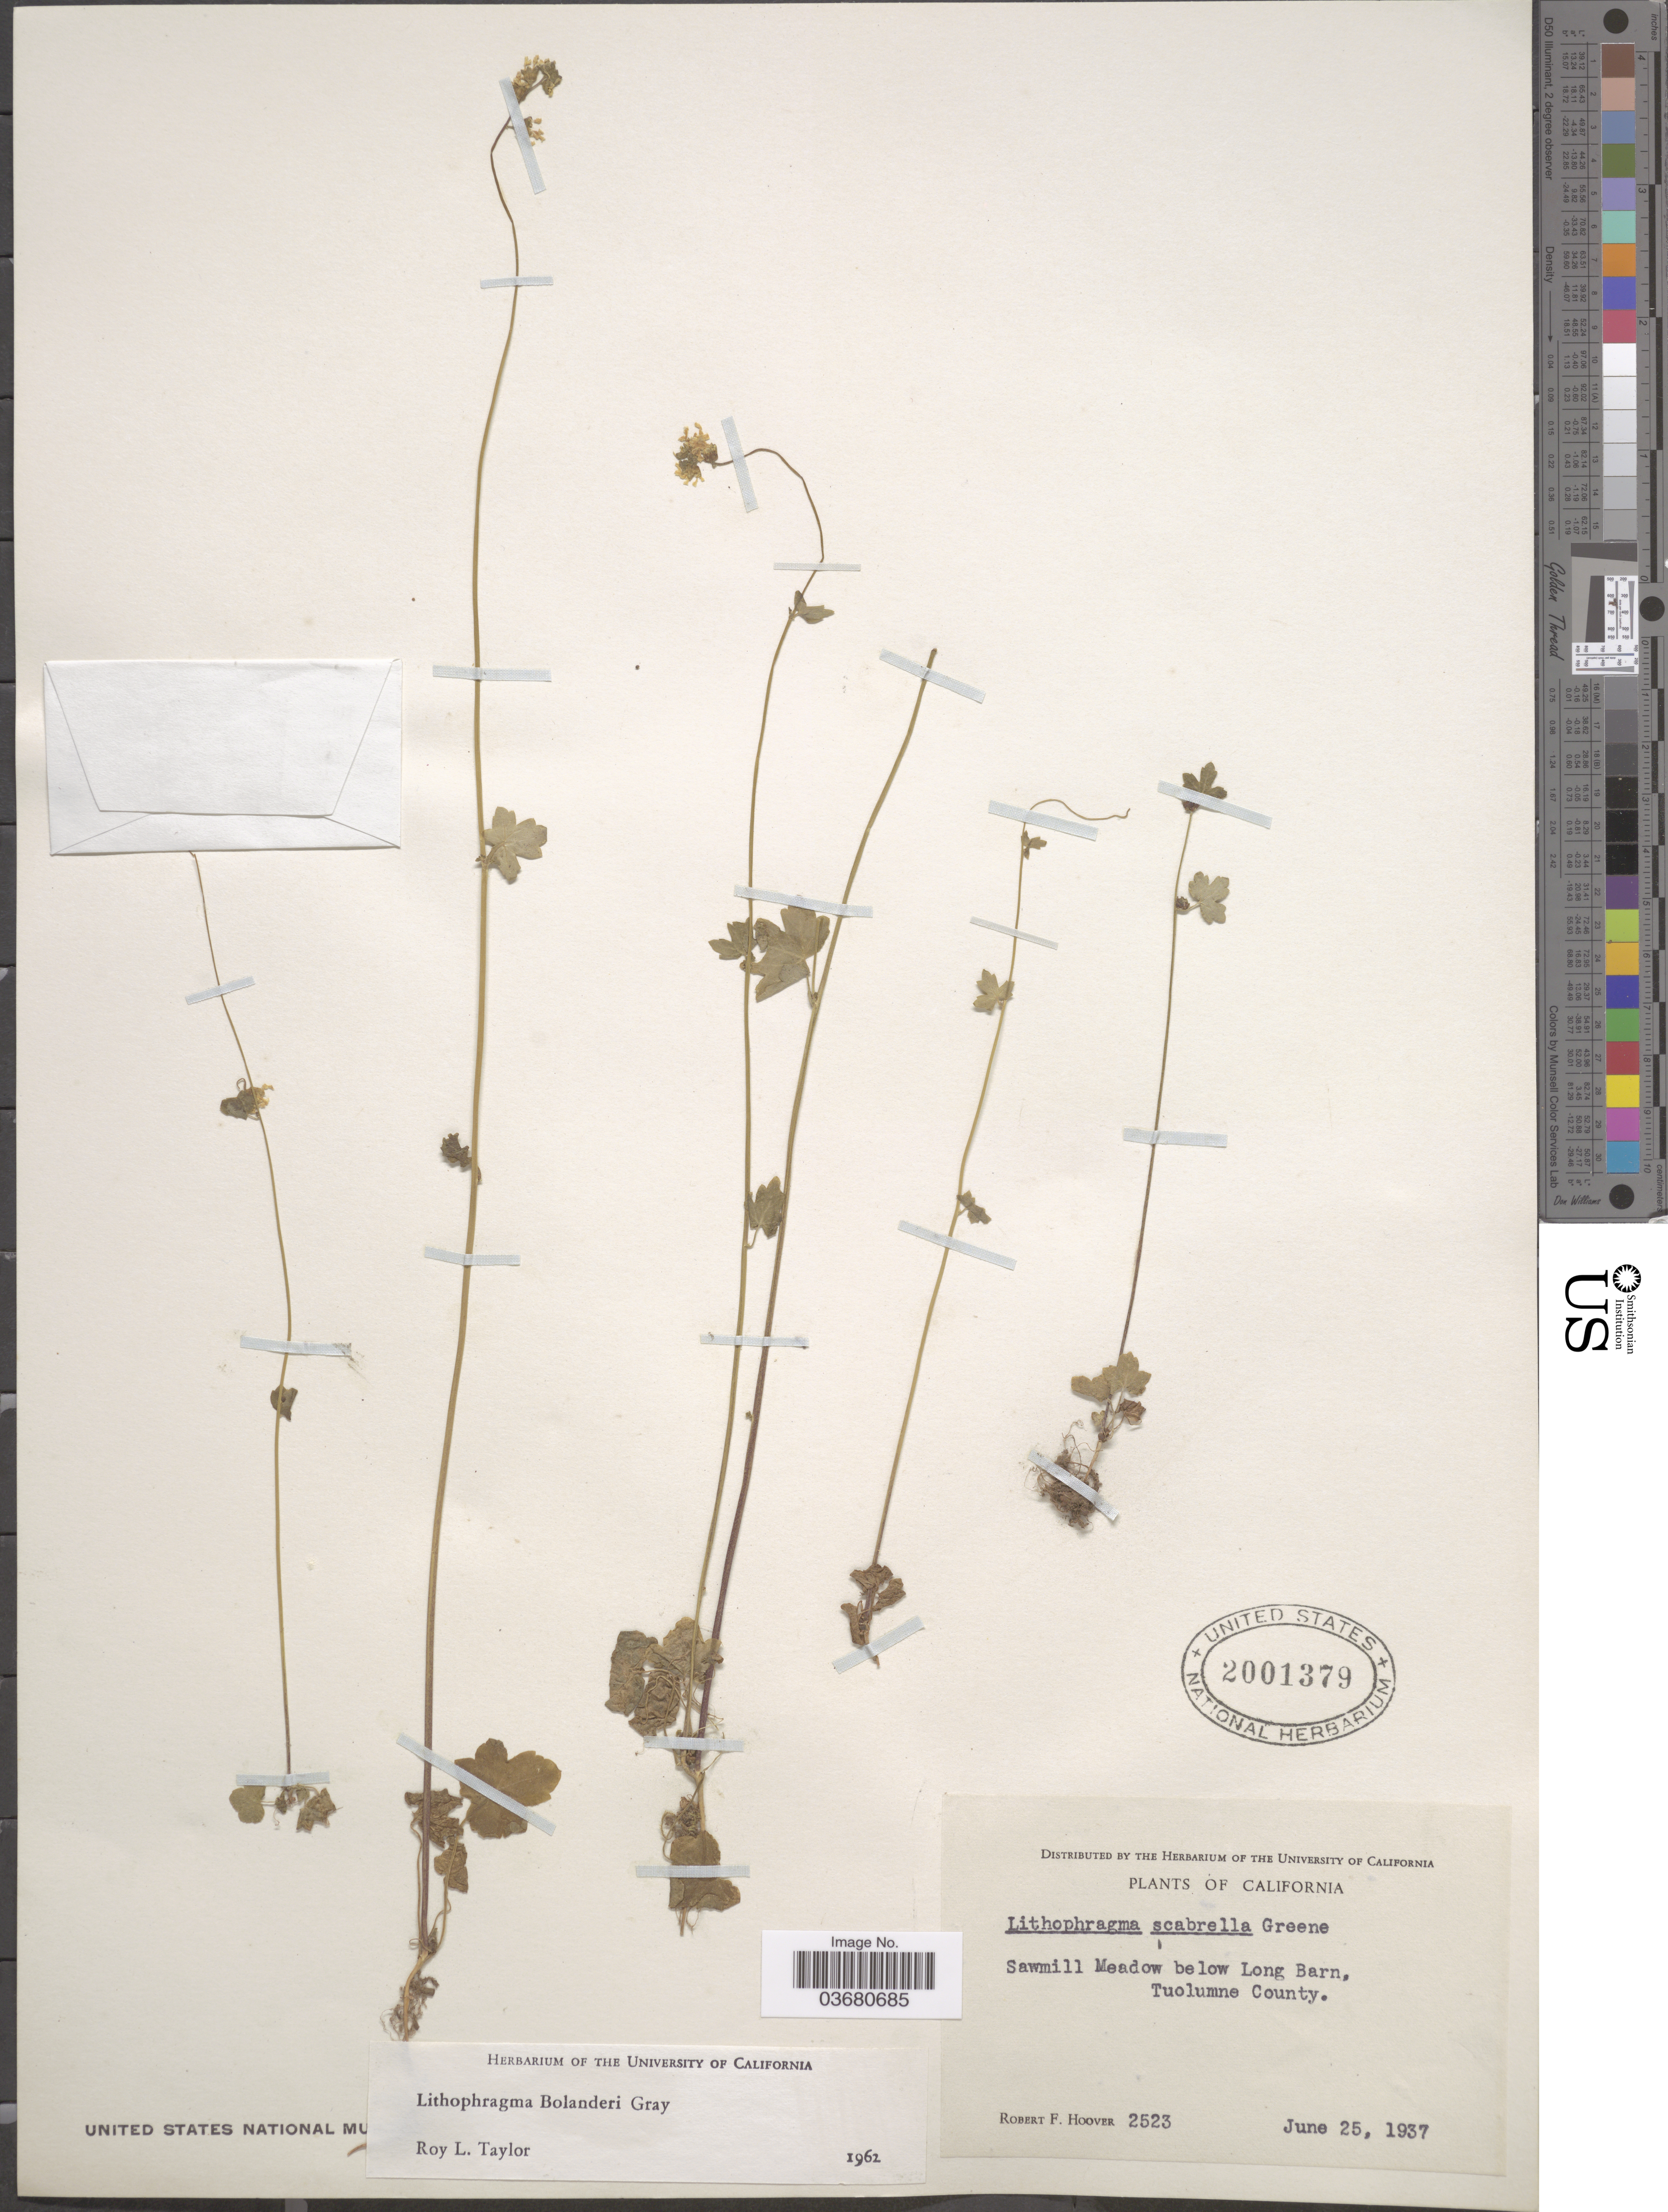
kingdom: Plantae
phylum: Tracheophyta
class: Magnoliopsida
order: Saxifragales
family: Saxifragaceae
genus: Lithophragma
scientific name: Lithophragma bolanderi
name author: A. Gray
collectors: R. F. Hoover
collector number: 2523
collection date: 1937-06-25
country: United States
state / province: California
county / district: Tuolumne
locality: Sawmill Meadow below Long Barn, Tuolumne County.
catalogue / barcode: US 2001379